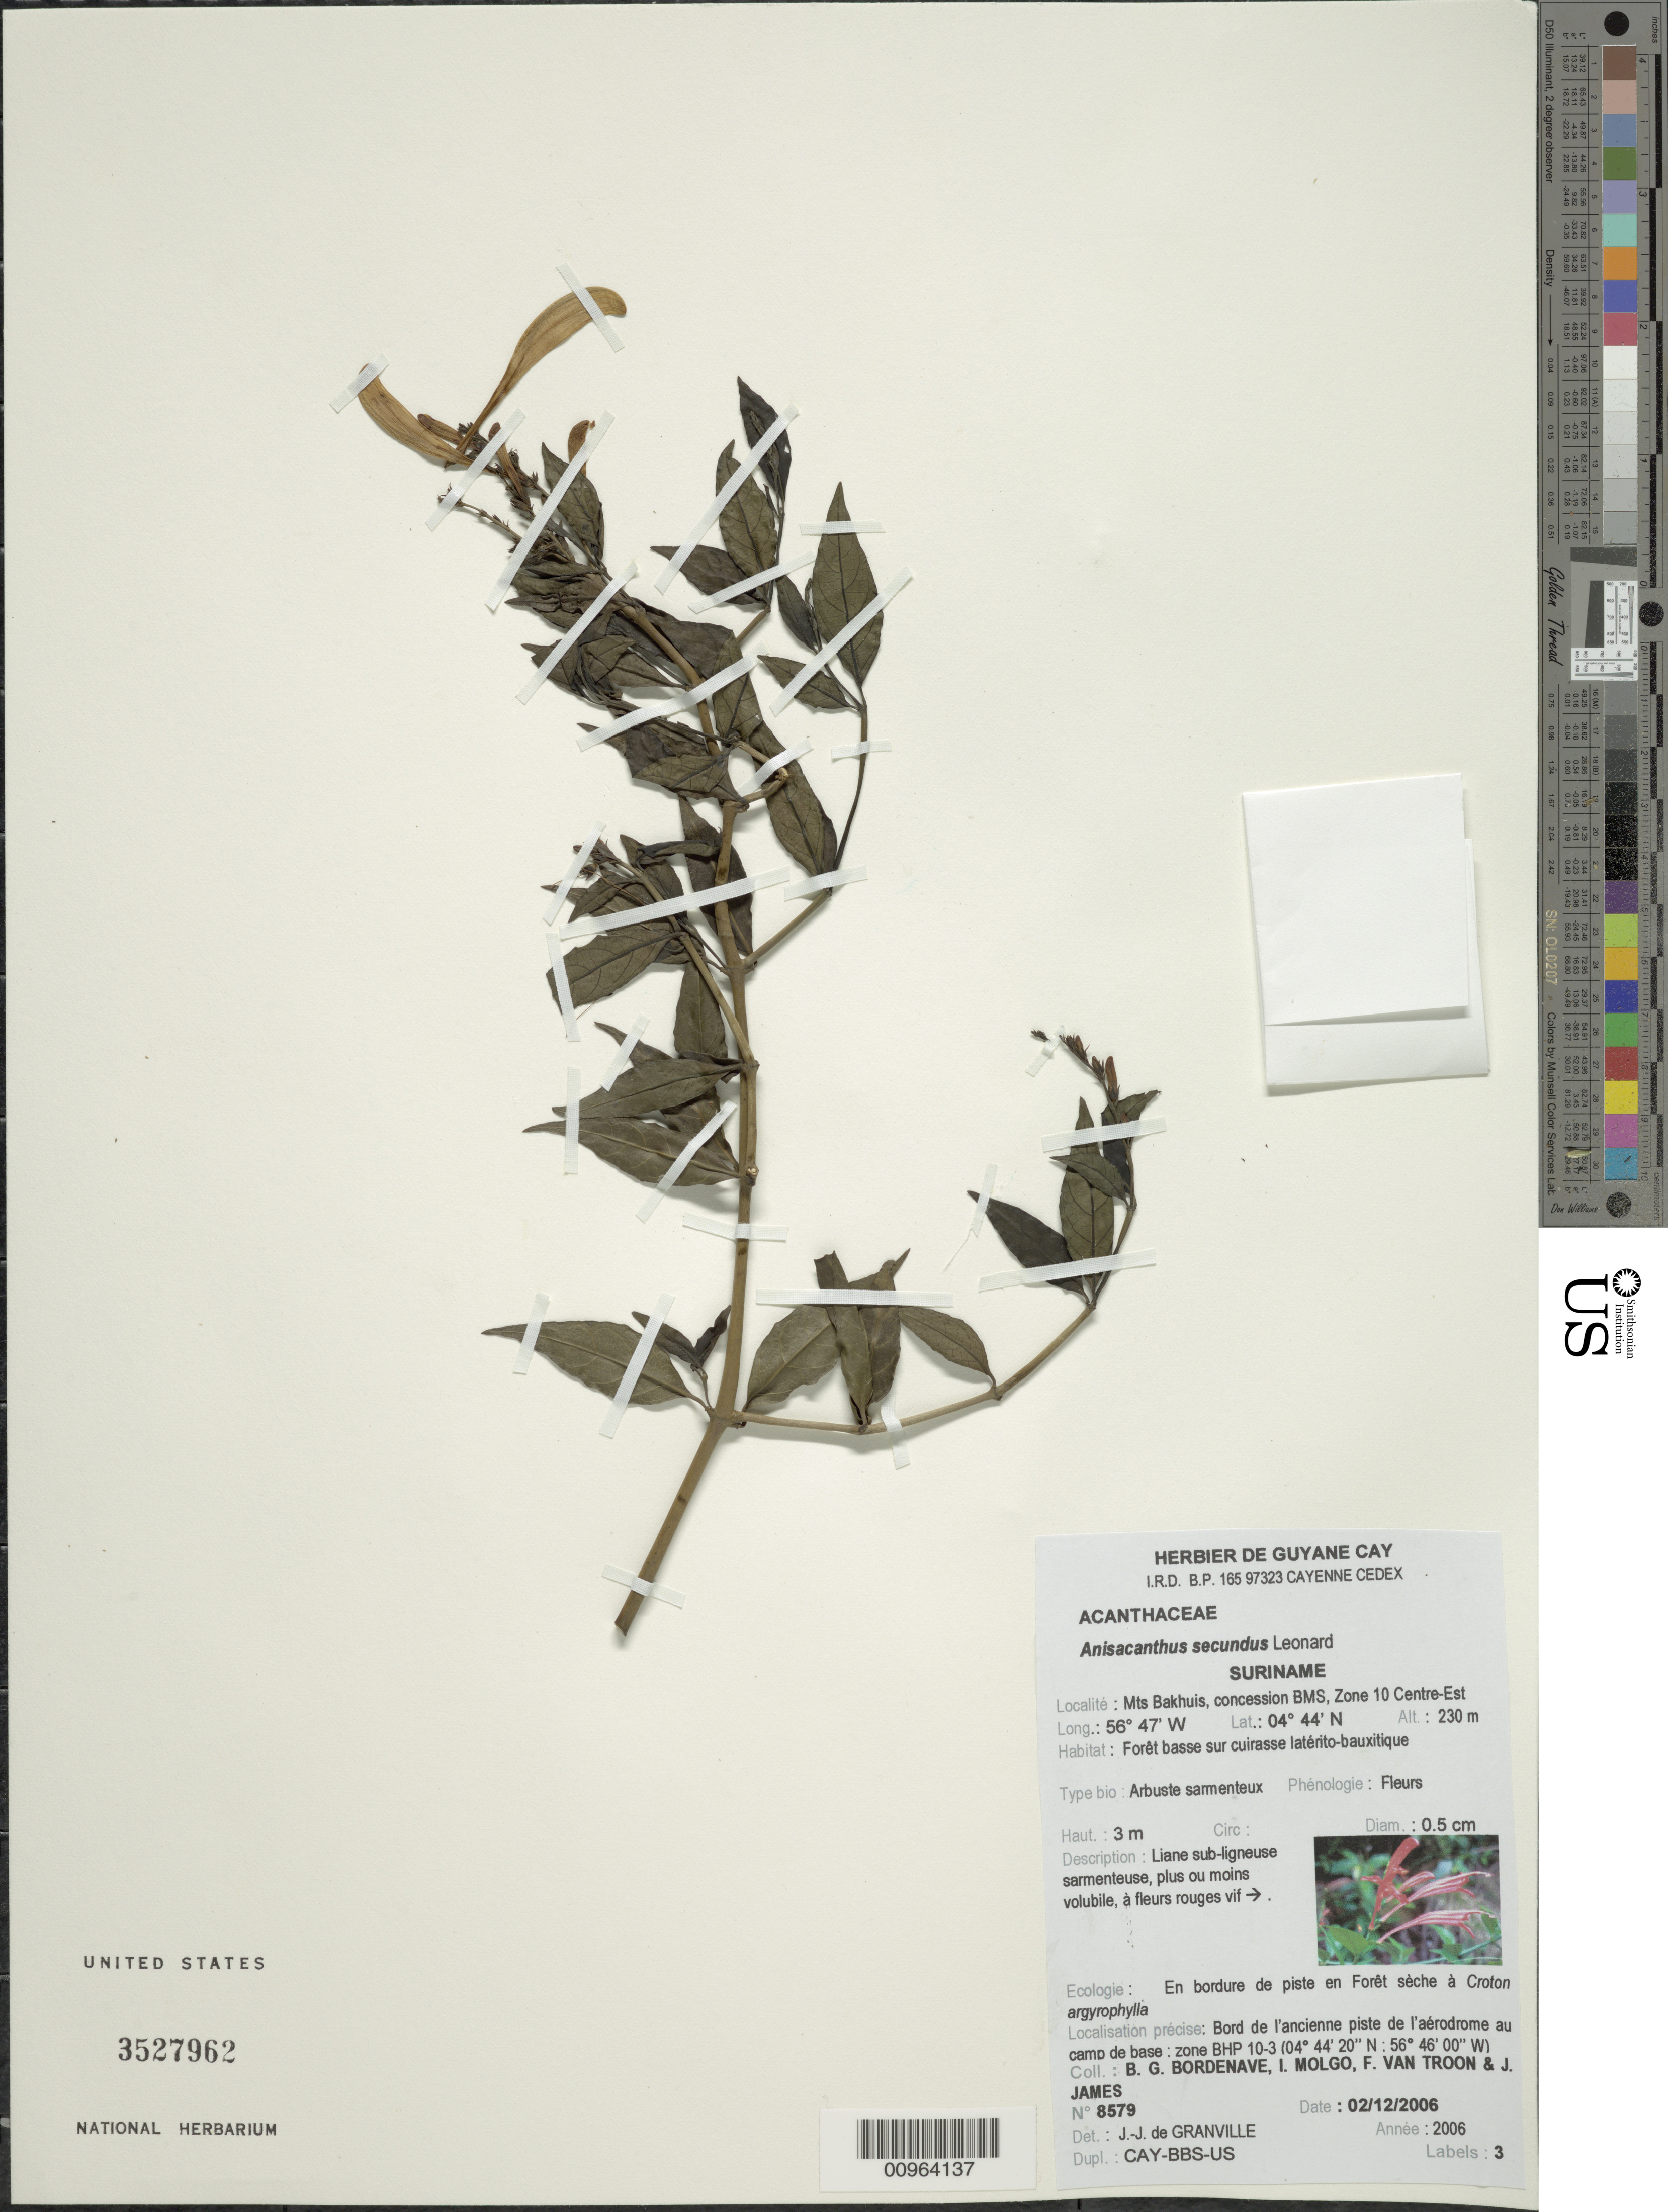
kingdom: Plantae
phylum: Tracheophyta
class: Magnoliopsida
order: Lamiales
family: Acanthaceae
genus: Anisacanthus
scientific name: Anisacanthus secundus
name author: Leonard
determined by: Granville, J. J. de, (CAY), Institut de Recherche pour le Developpement (IRD) (FRENCH GUIANA)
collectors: B. Bordenave, I. Molgo, F. Van Troon & J. James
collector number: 8579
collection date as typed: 2-Dec-06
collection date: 2006-12-02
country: Suriname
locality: Mts Bakhuis, concession BMS: Zone 10, Centre-Est. Bord de l'ancienne piste de'laerodrome au camp de base: zone BHP 10-3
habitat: Foret basse sur cuirasse laterito-bauxitique.En bordure de piste en foret seche a Croton argyrophylla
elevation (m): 230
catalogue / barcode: US 3527962